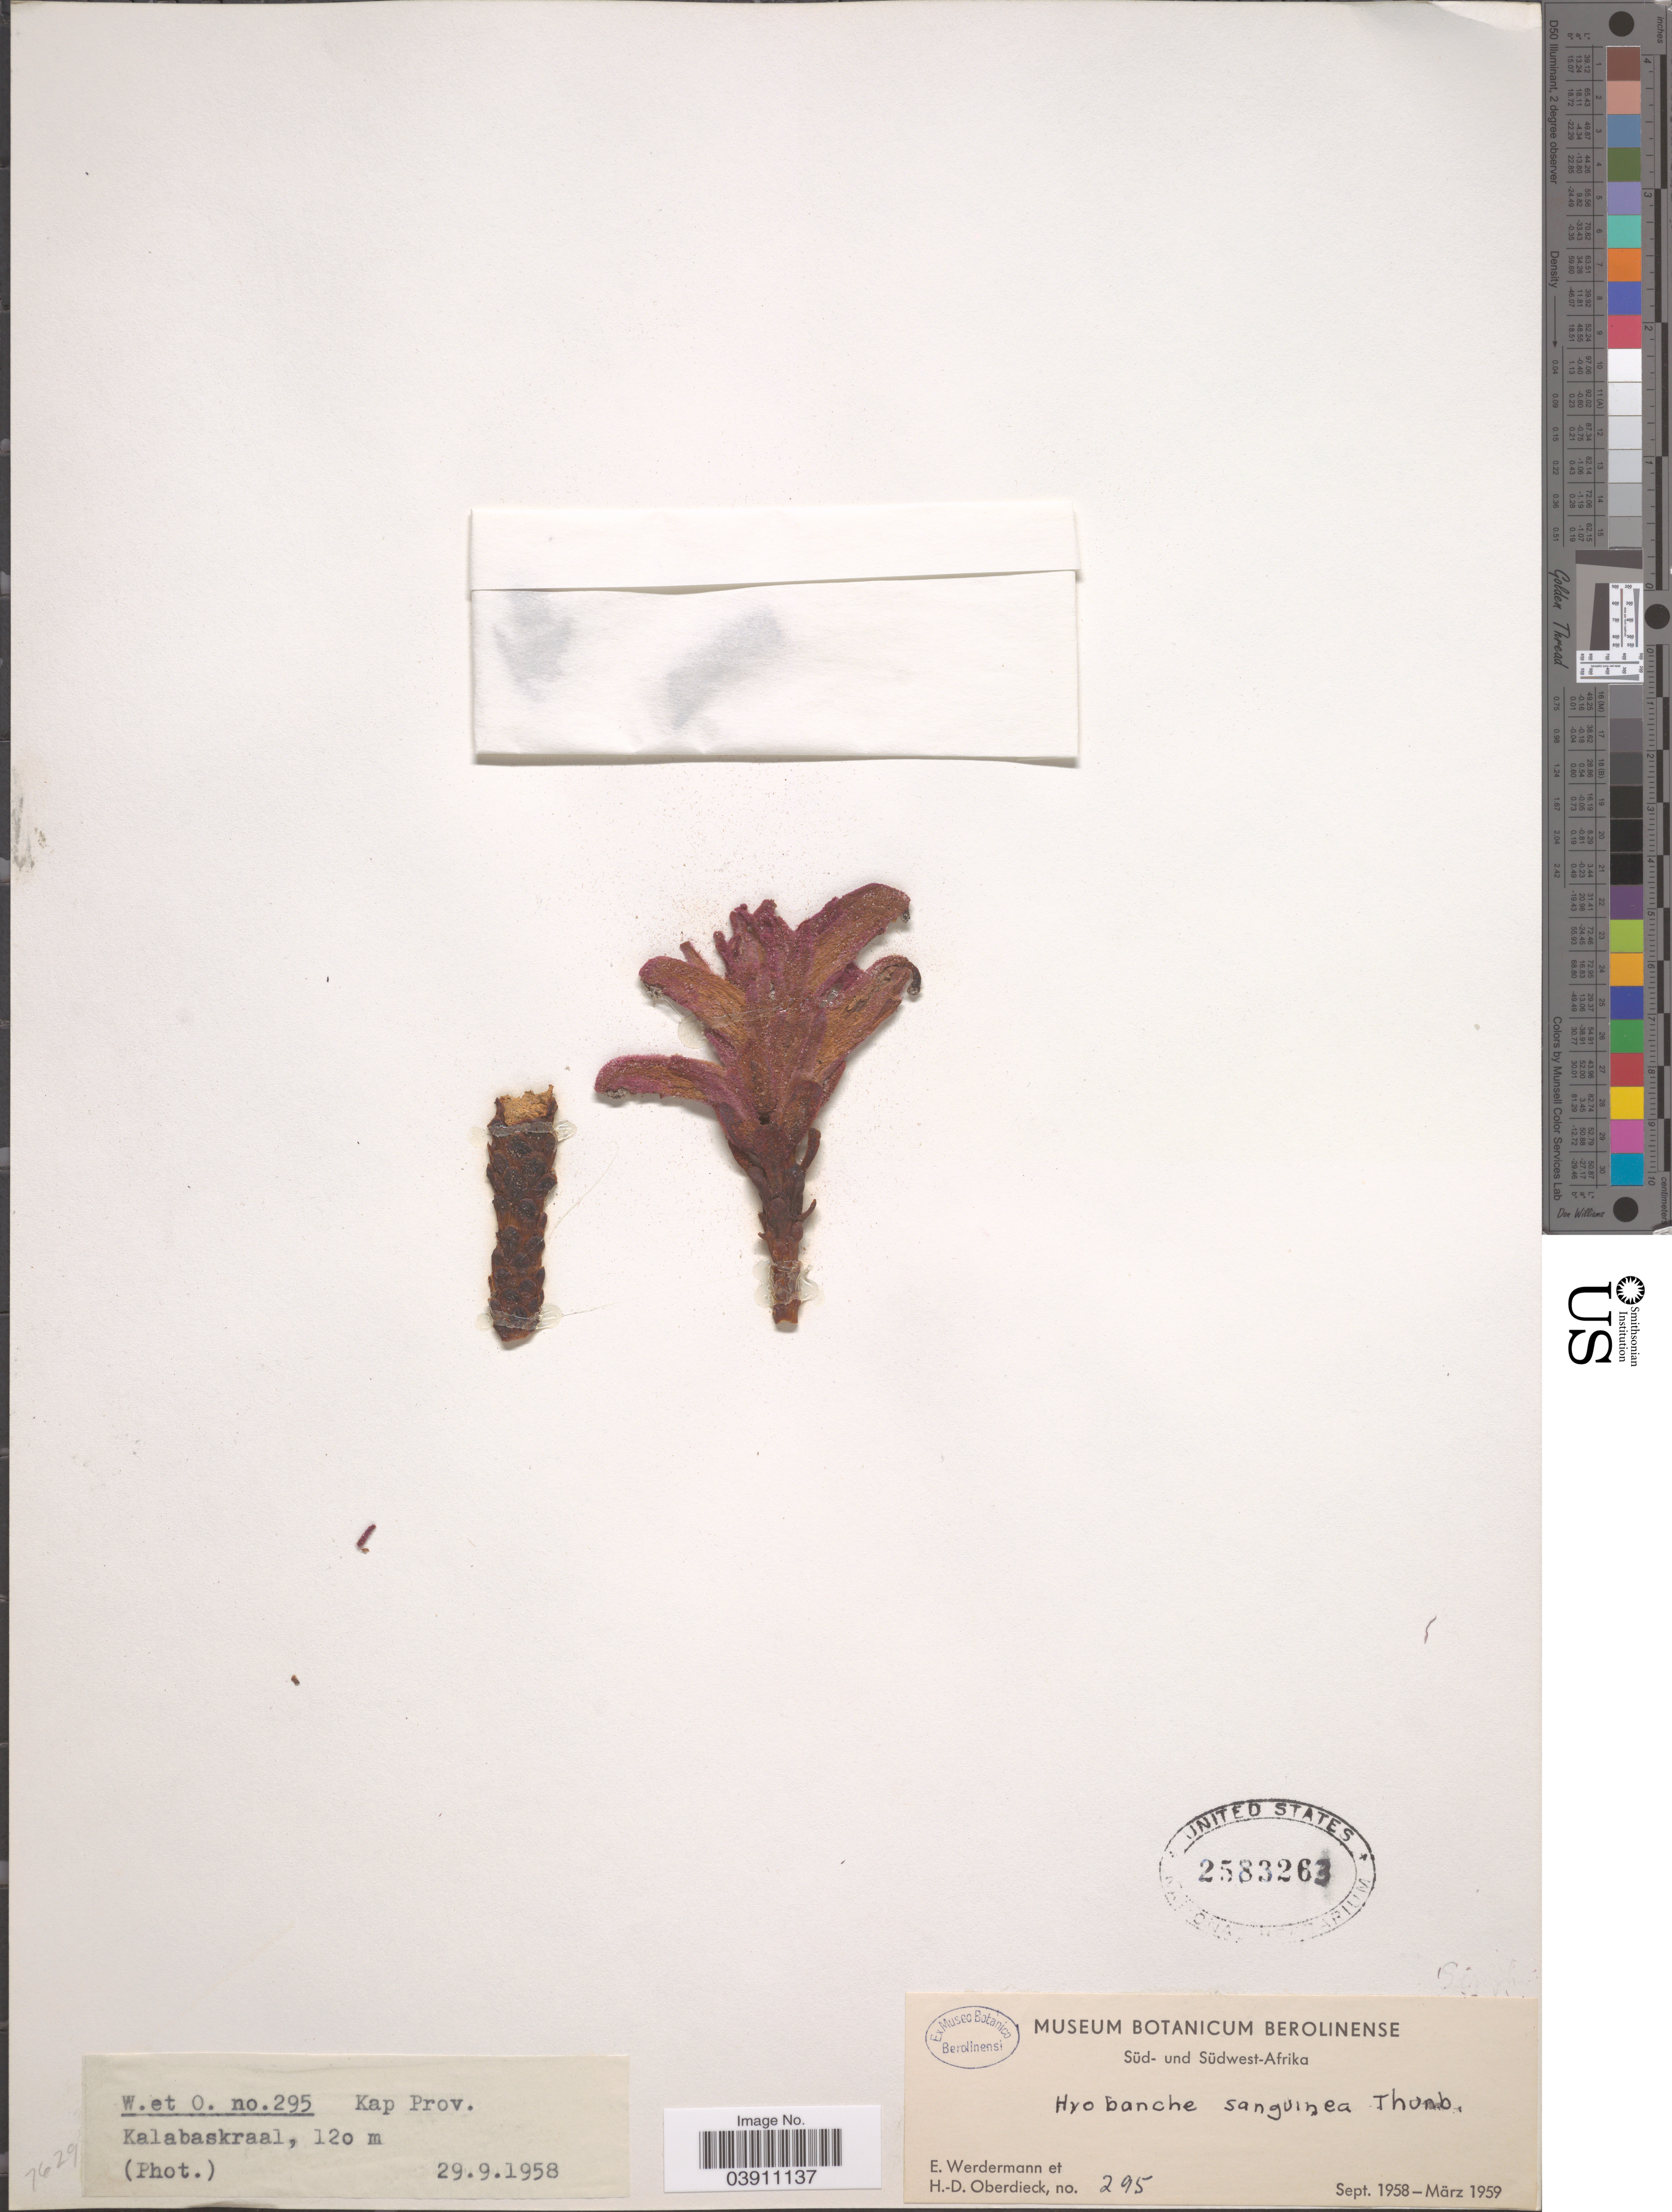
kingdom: Plantae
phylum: Tracheophyta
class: Magnoliopsida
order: Lamiales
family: Orobanchaceae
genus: Hyobanche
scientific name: Hyobanche sanguinea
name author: L.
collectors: E. Werdermann & H. Oberdieck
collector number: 295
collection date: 1958-09-29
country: South Africa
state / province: Western Cape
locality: Kap Prov. Kalabaskraal. Süd-Afrika.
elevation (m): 120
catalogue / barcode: US 2583263